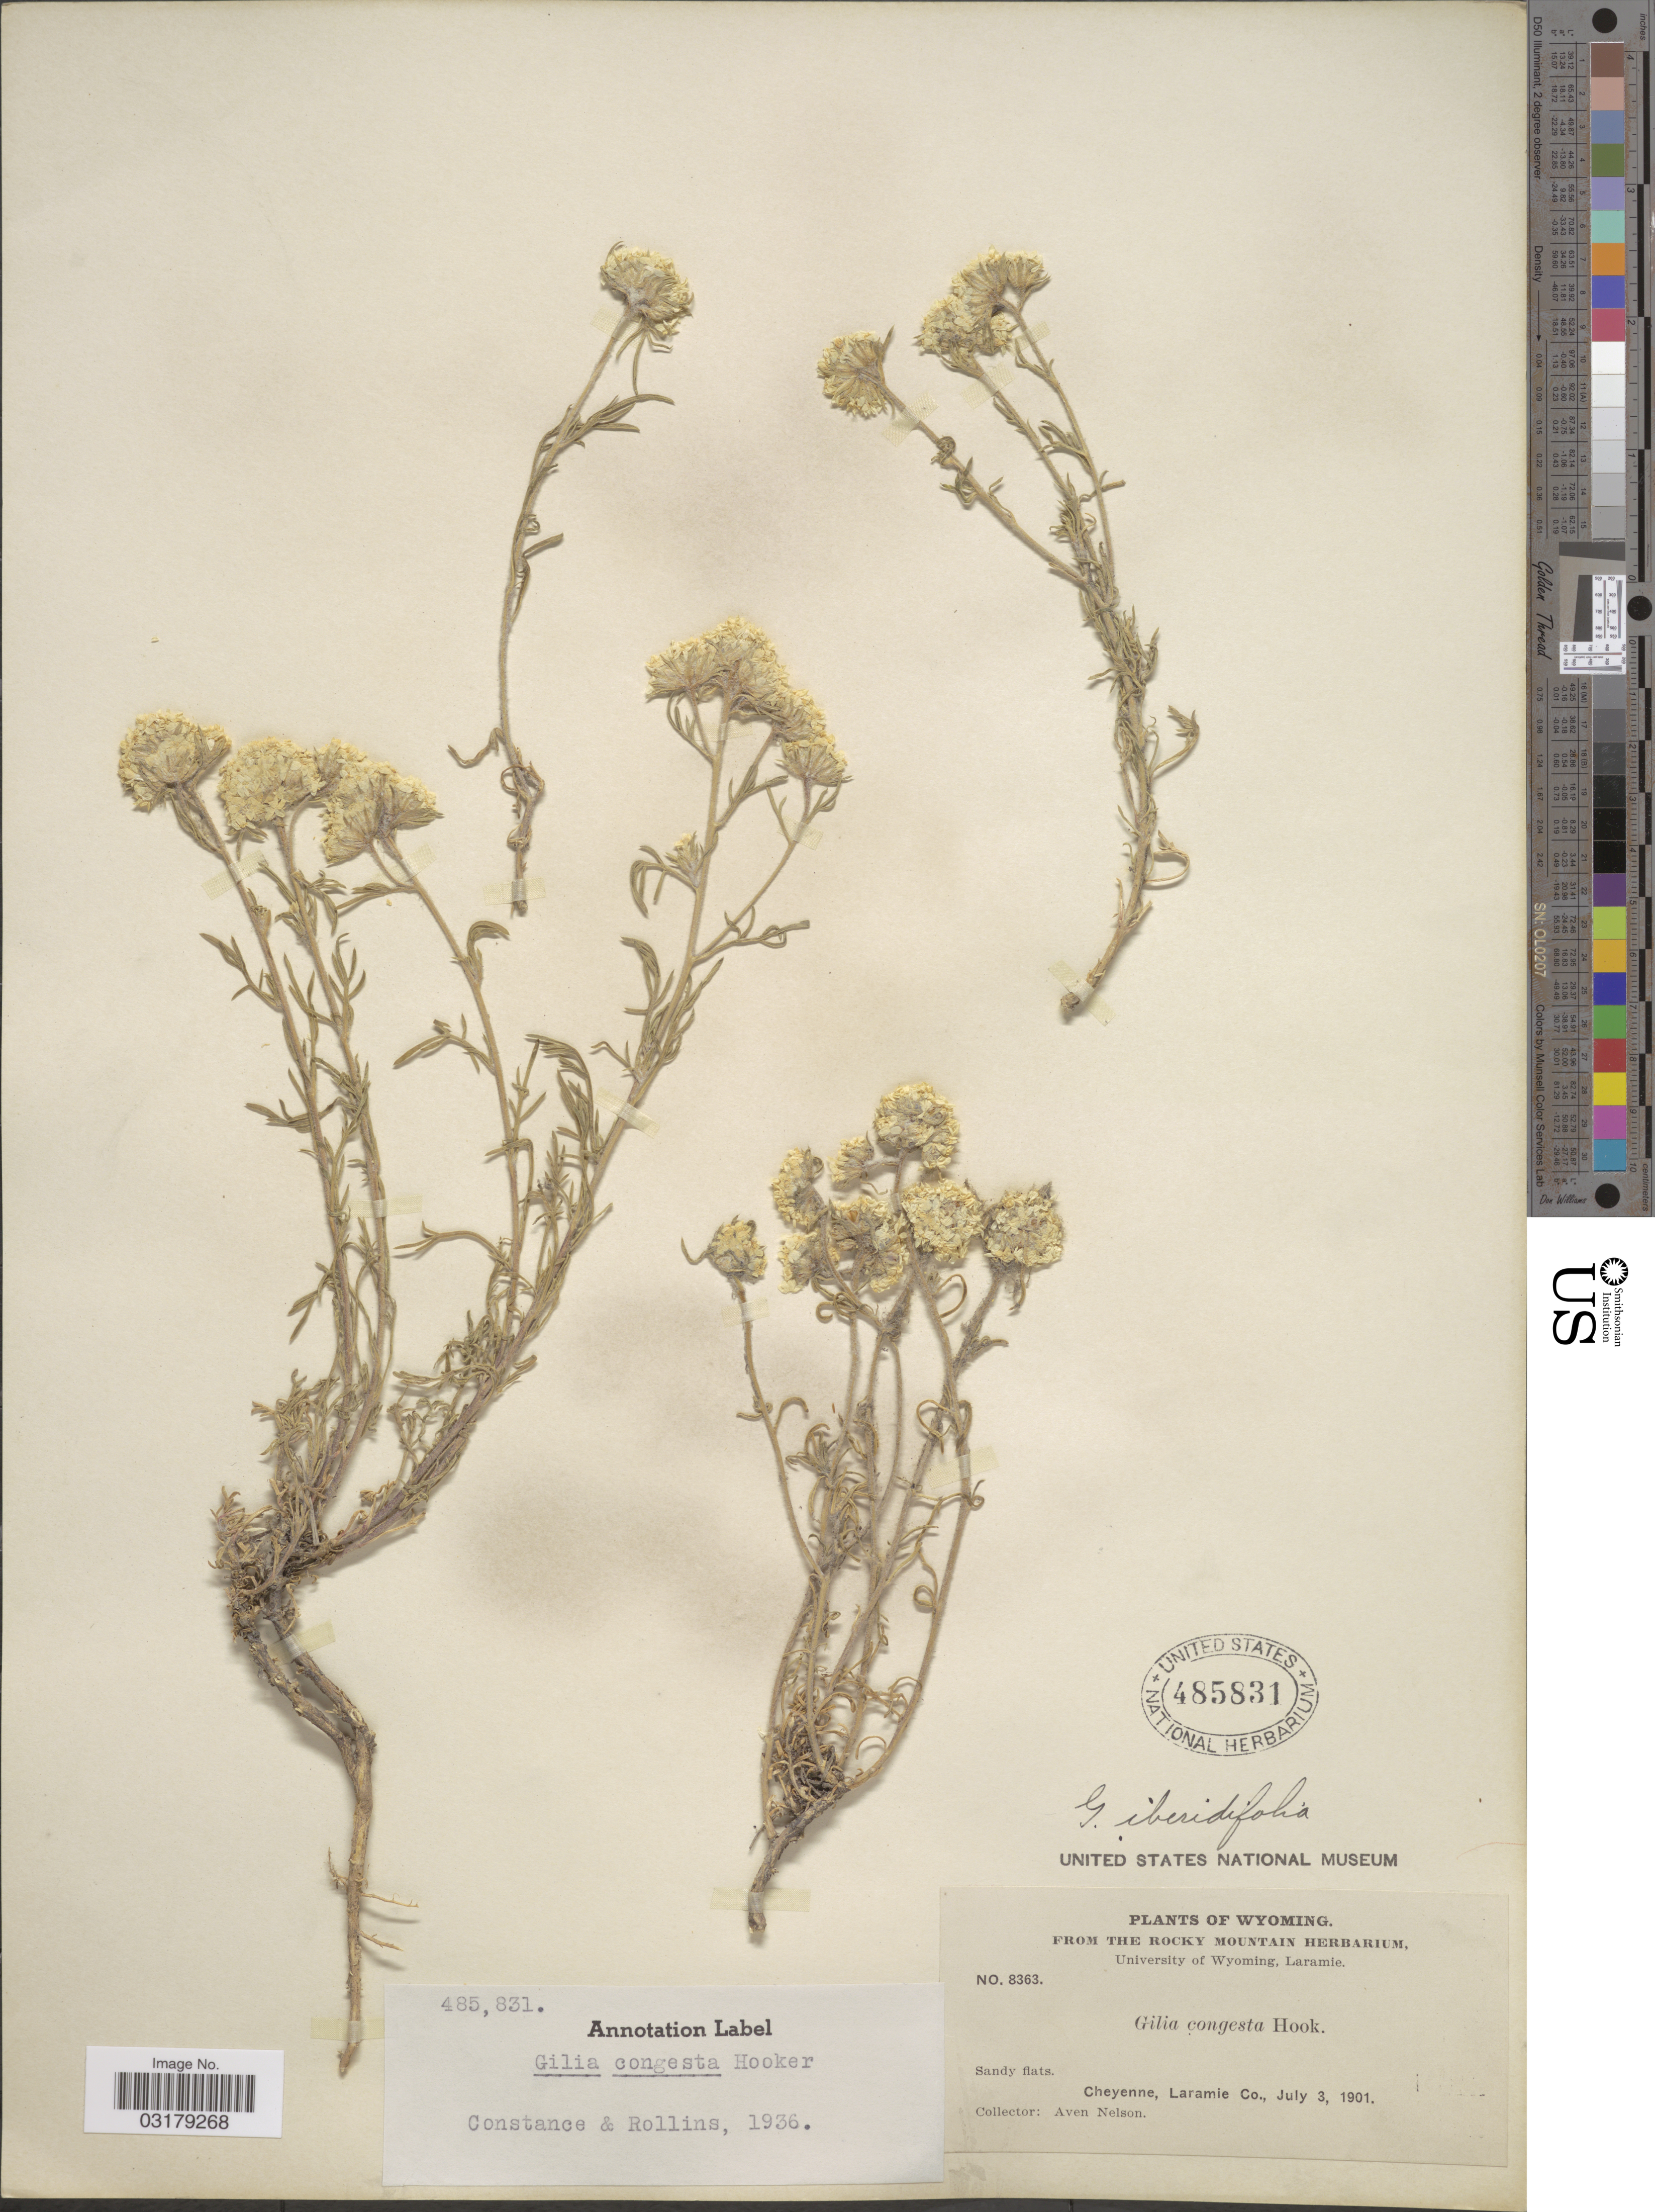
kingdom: Plantae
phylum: Tracheophyta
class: Magnoliopsida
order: Ericales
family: Polemoniaceae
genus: Ipomopsis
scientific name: Ipomopsis congesta subsp. congesta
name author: (Hook.) V.E. Grant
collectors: A. Nelson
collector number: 8363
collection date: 1901-07-03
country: United States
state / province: Wyoming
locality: Sandy Flats. Cheyenne, Laramie Co.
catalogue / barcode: US 485831